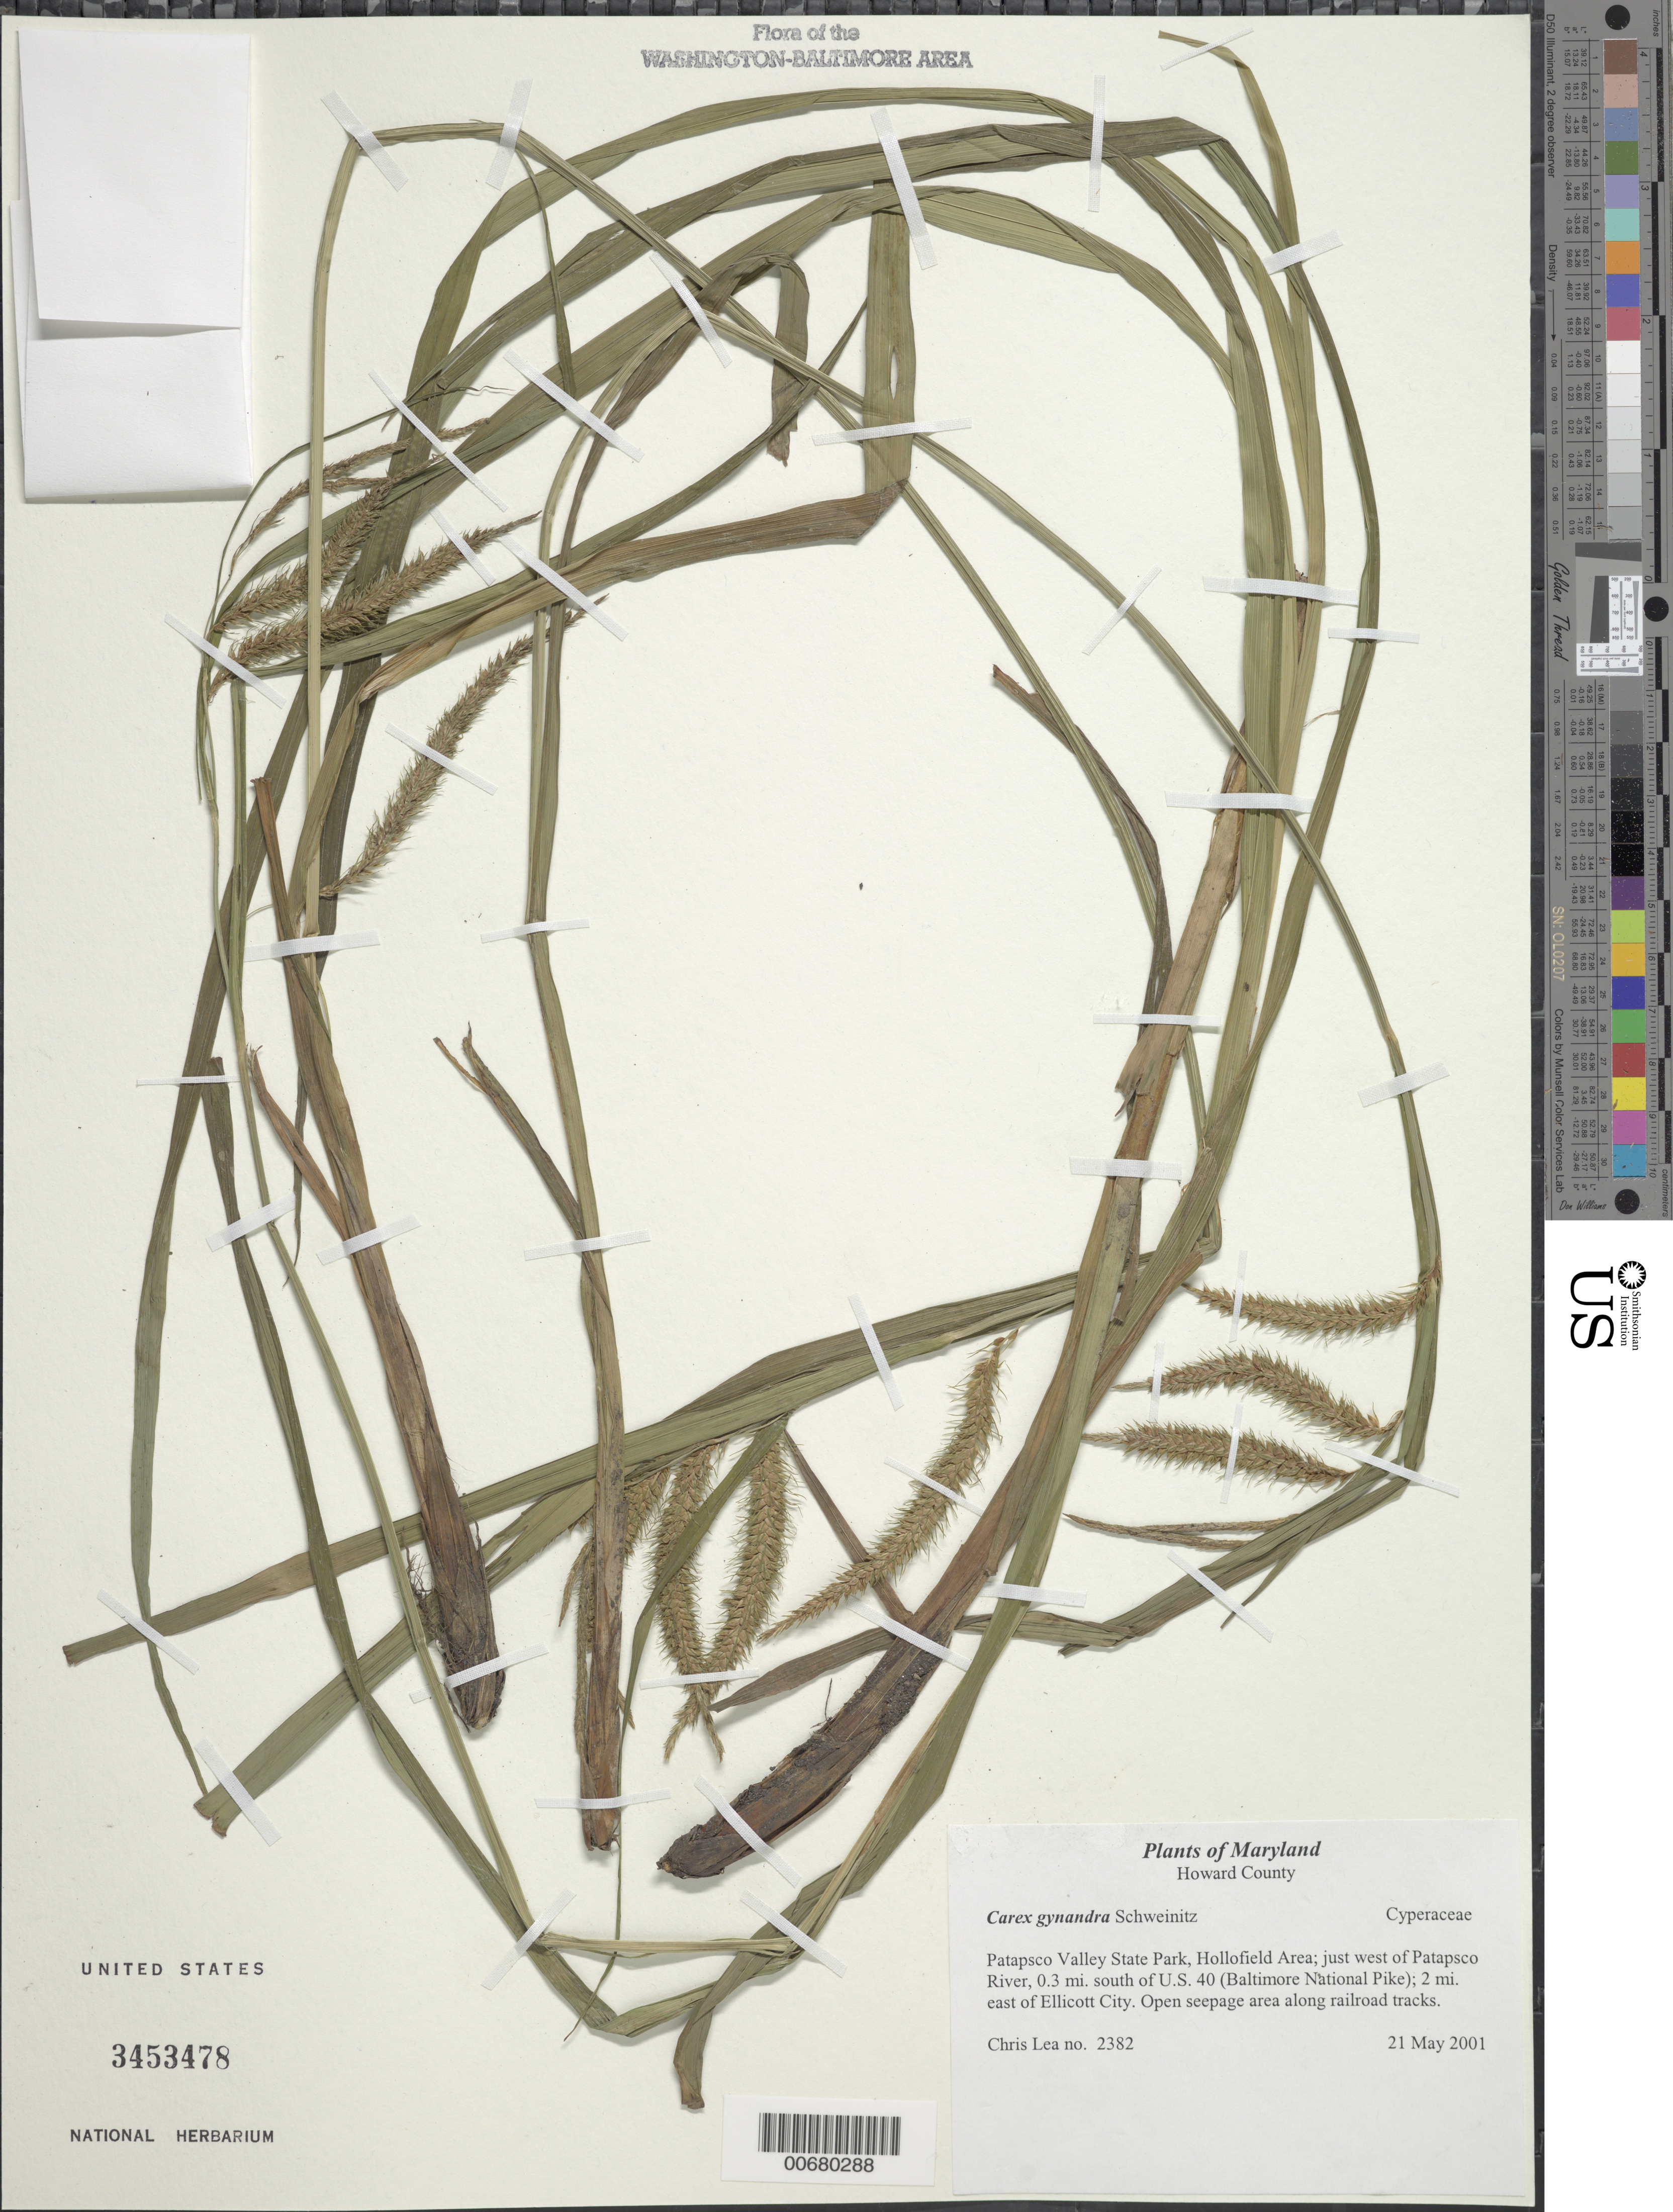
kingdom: Plantae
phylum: Tracheophyta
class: Liliopsida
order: Poales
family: Cyperaceae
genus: Carex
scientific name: Carex gynandra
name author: Schwein.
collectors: C. Lea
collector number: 2382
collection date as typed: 21 May 2001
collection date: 2001-05-21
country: United States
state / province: Maryland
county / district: Howard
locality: Patapsco Valley State Park, Hollofield Area; just west of Patapsco River, 0.3 miles south of U.S. 40 (Baltimore National Pike); 2 miles east of Ellicott City.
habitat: Scoured river channel.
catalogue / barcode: US 3453478